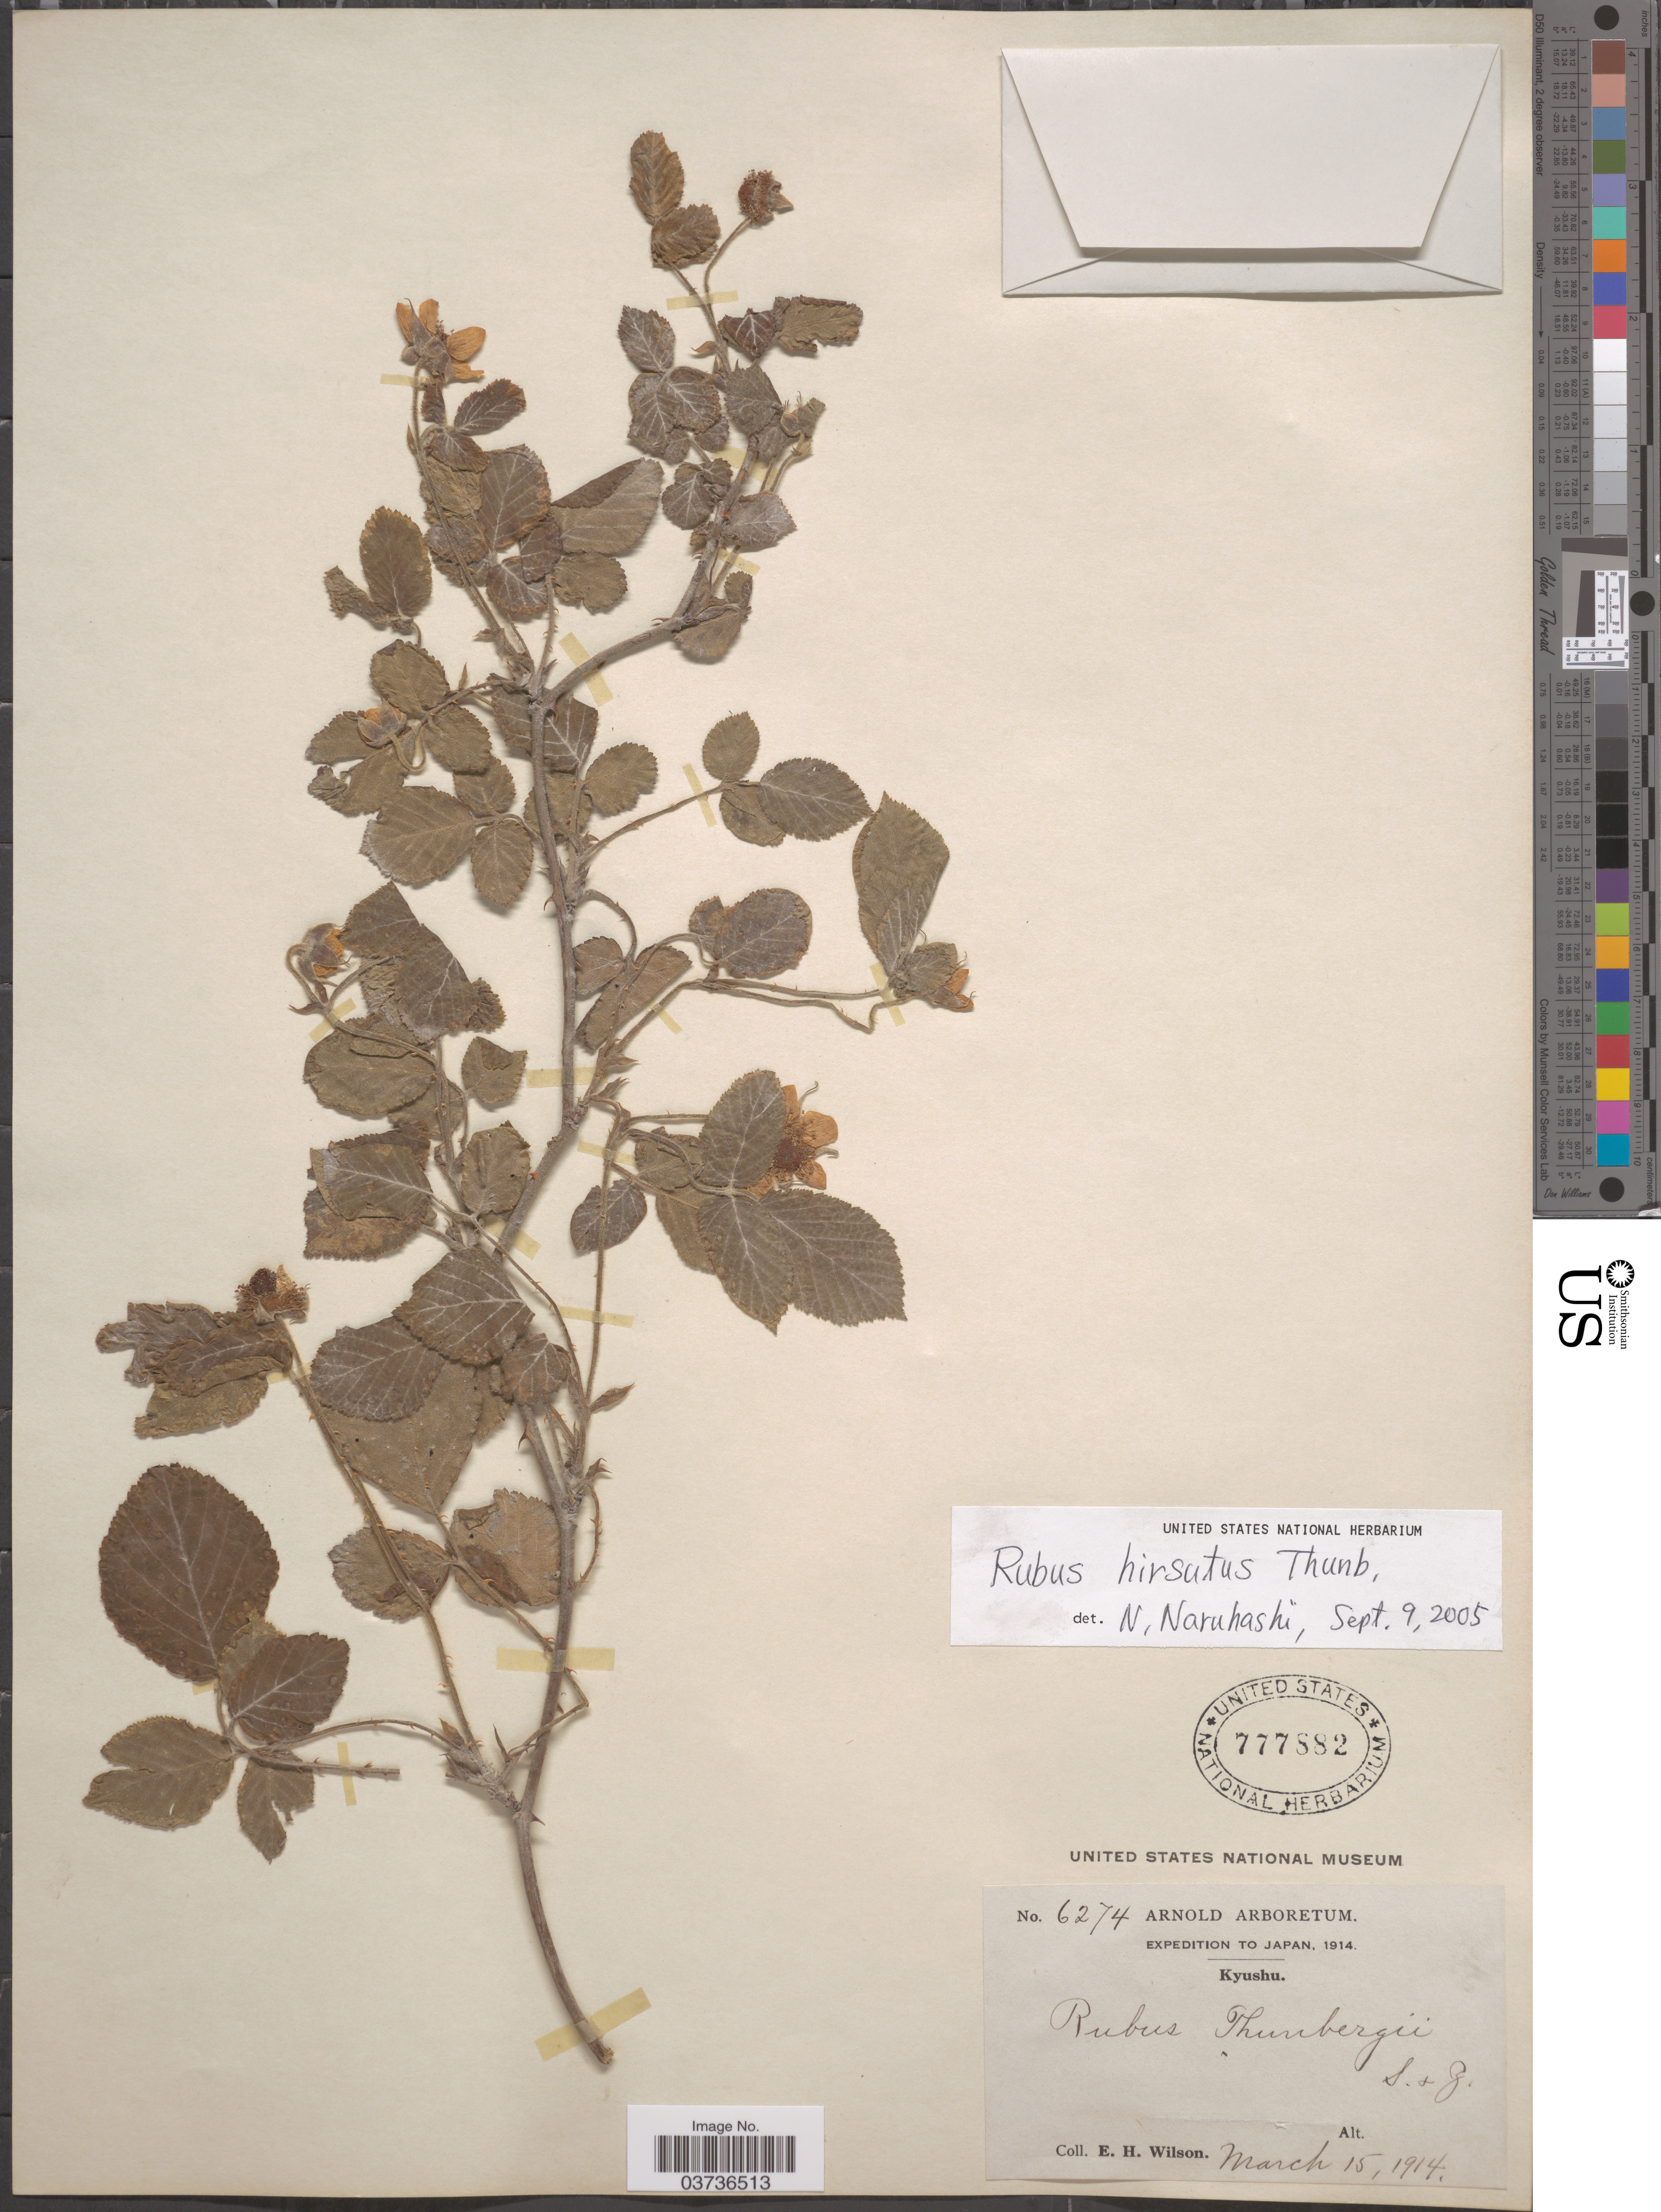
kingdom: Plantae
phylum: Tracheophyta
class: Magnoliopsida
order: Rosales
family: Rosaceae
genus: Rubus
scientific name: Rubus thunbergii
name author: Siebold & Zucc.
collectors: E. Wilson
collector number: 6274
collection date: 1914-03-15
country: Japan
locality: Kyushu.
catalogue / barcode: US 777882